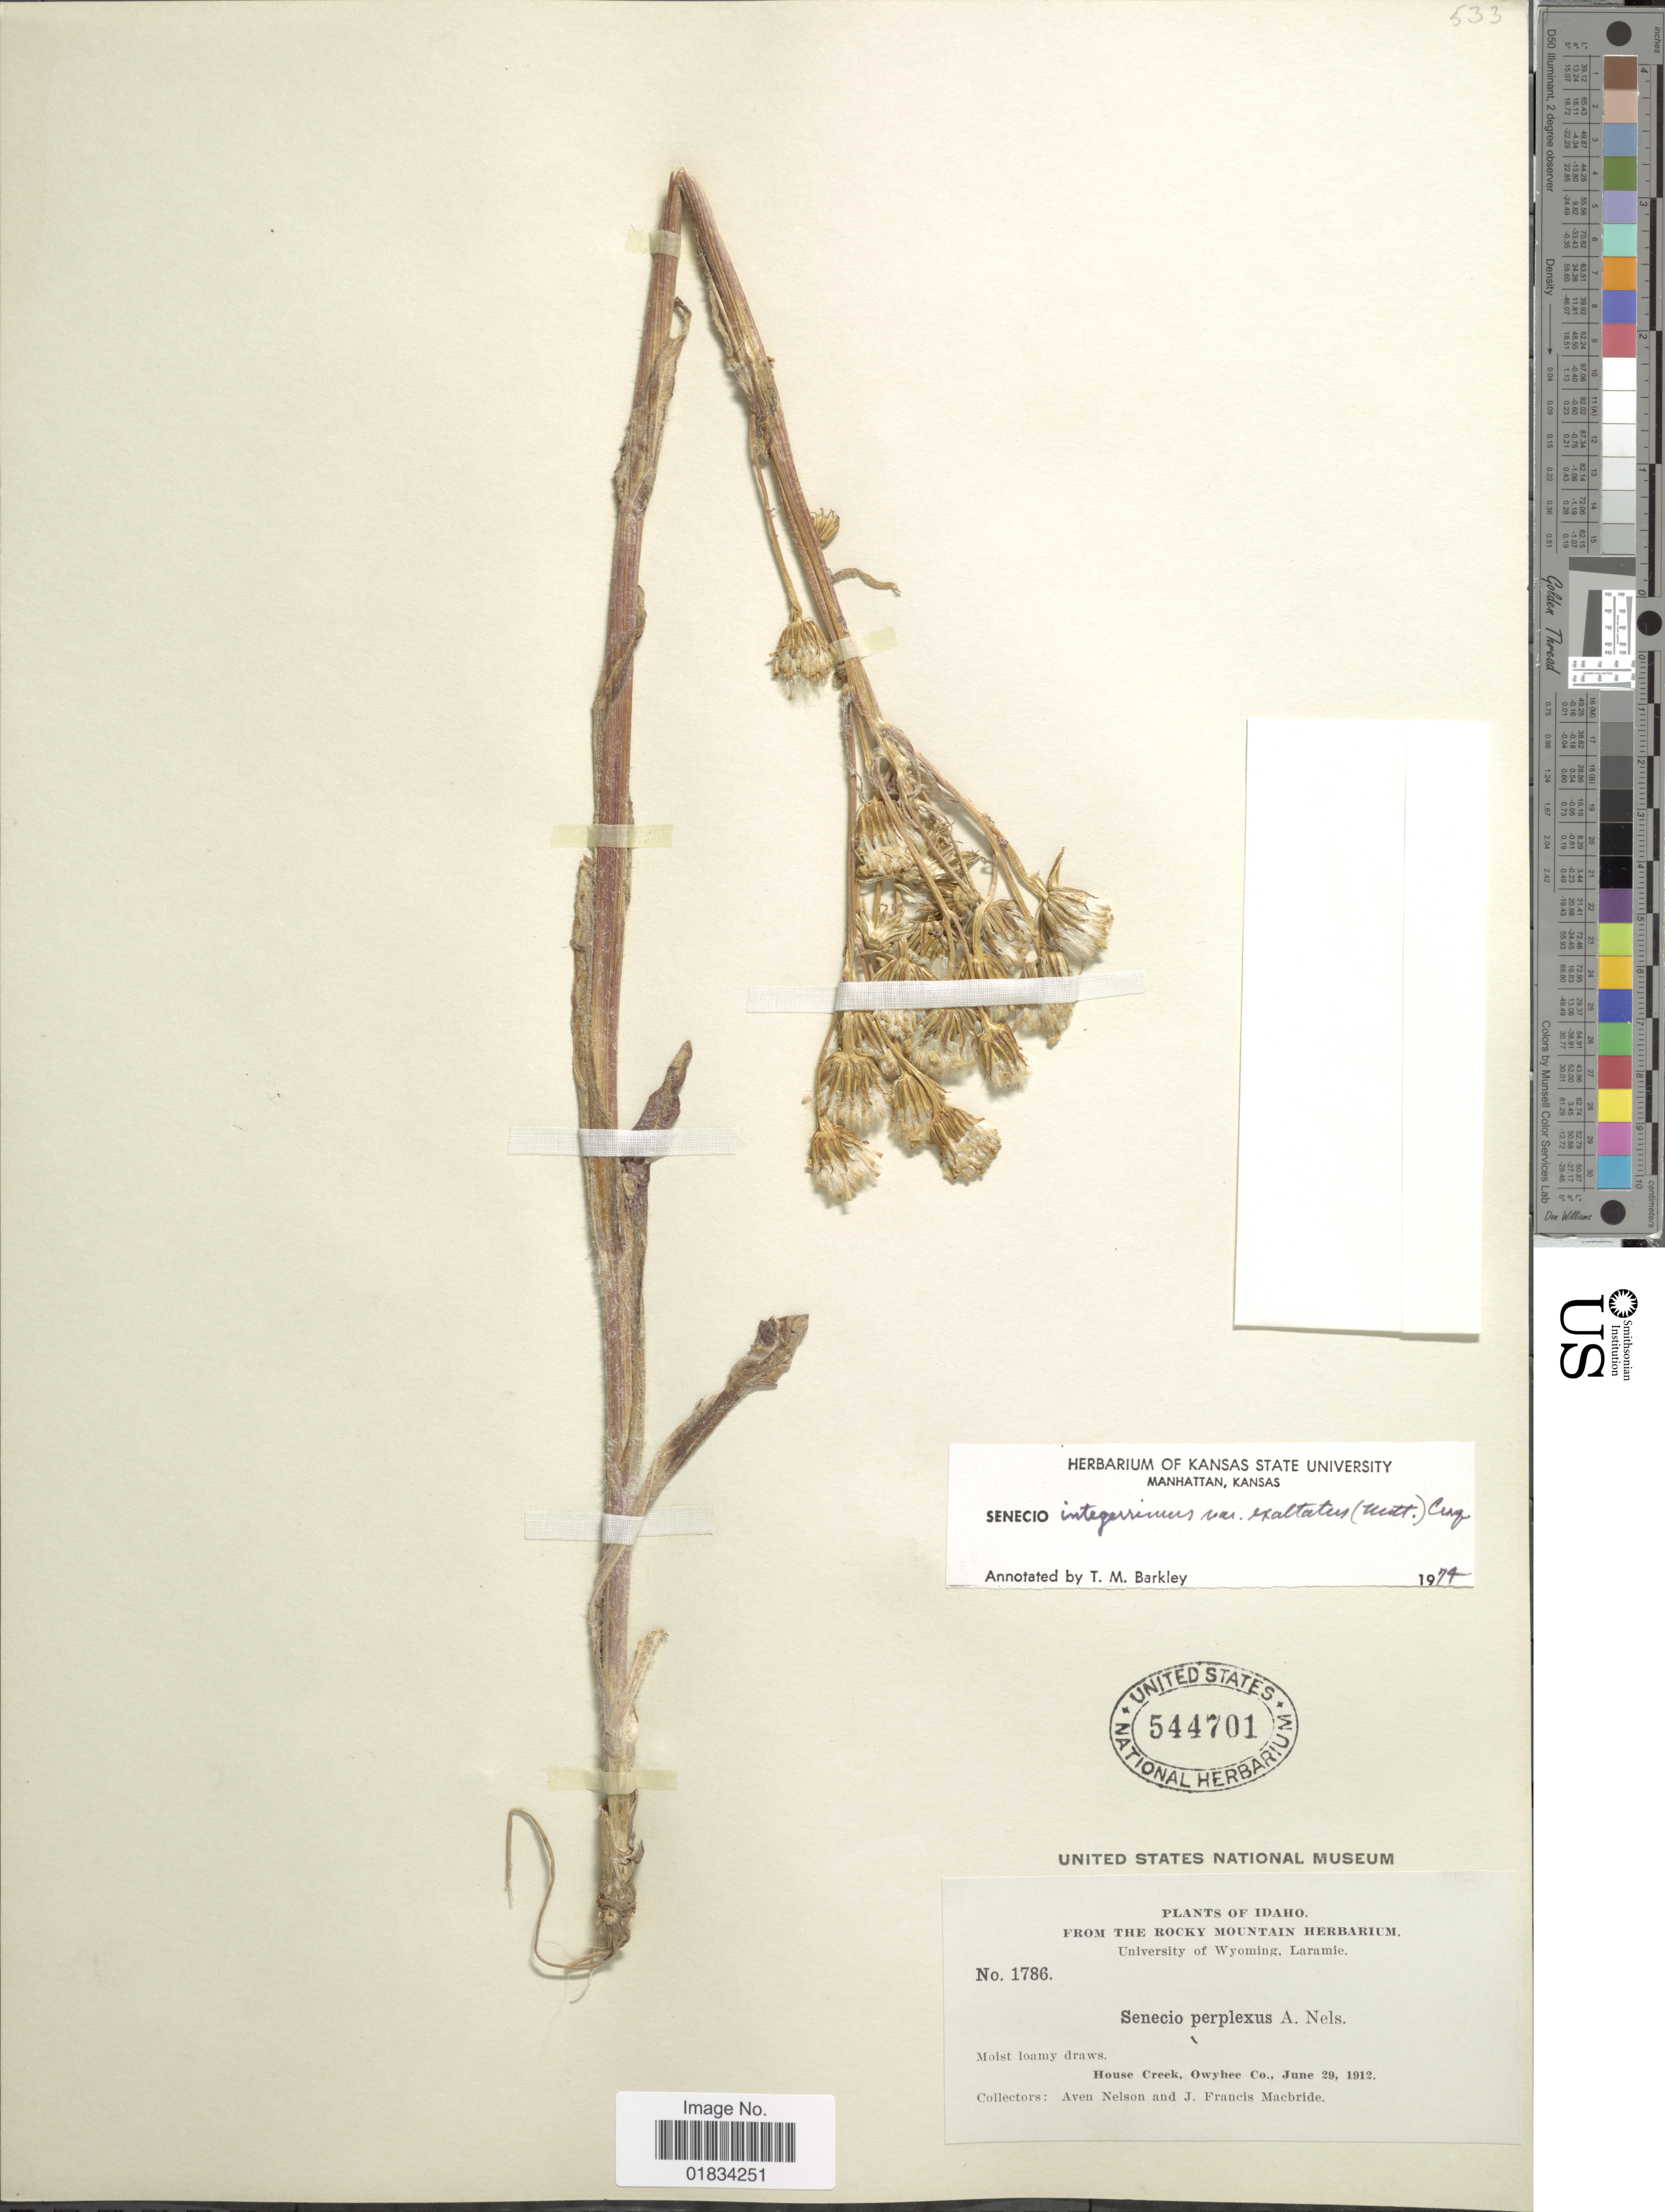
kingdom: Plantae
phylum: Tracheophyta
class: Magnoliopsida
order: Asterales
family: Asteraceae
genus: Senecio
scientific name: Senecio integerrimus var. exaltatus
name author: (Nutt.) Cronq.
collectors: A. Nelson & J. F. Macbride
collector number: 1786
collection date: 1912-06-29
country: United States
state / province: Idaho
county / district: Owyhee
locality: House Creek, Owyhee Co.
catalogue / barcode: US 544701